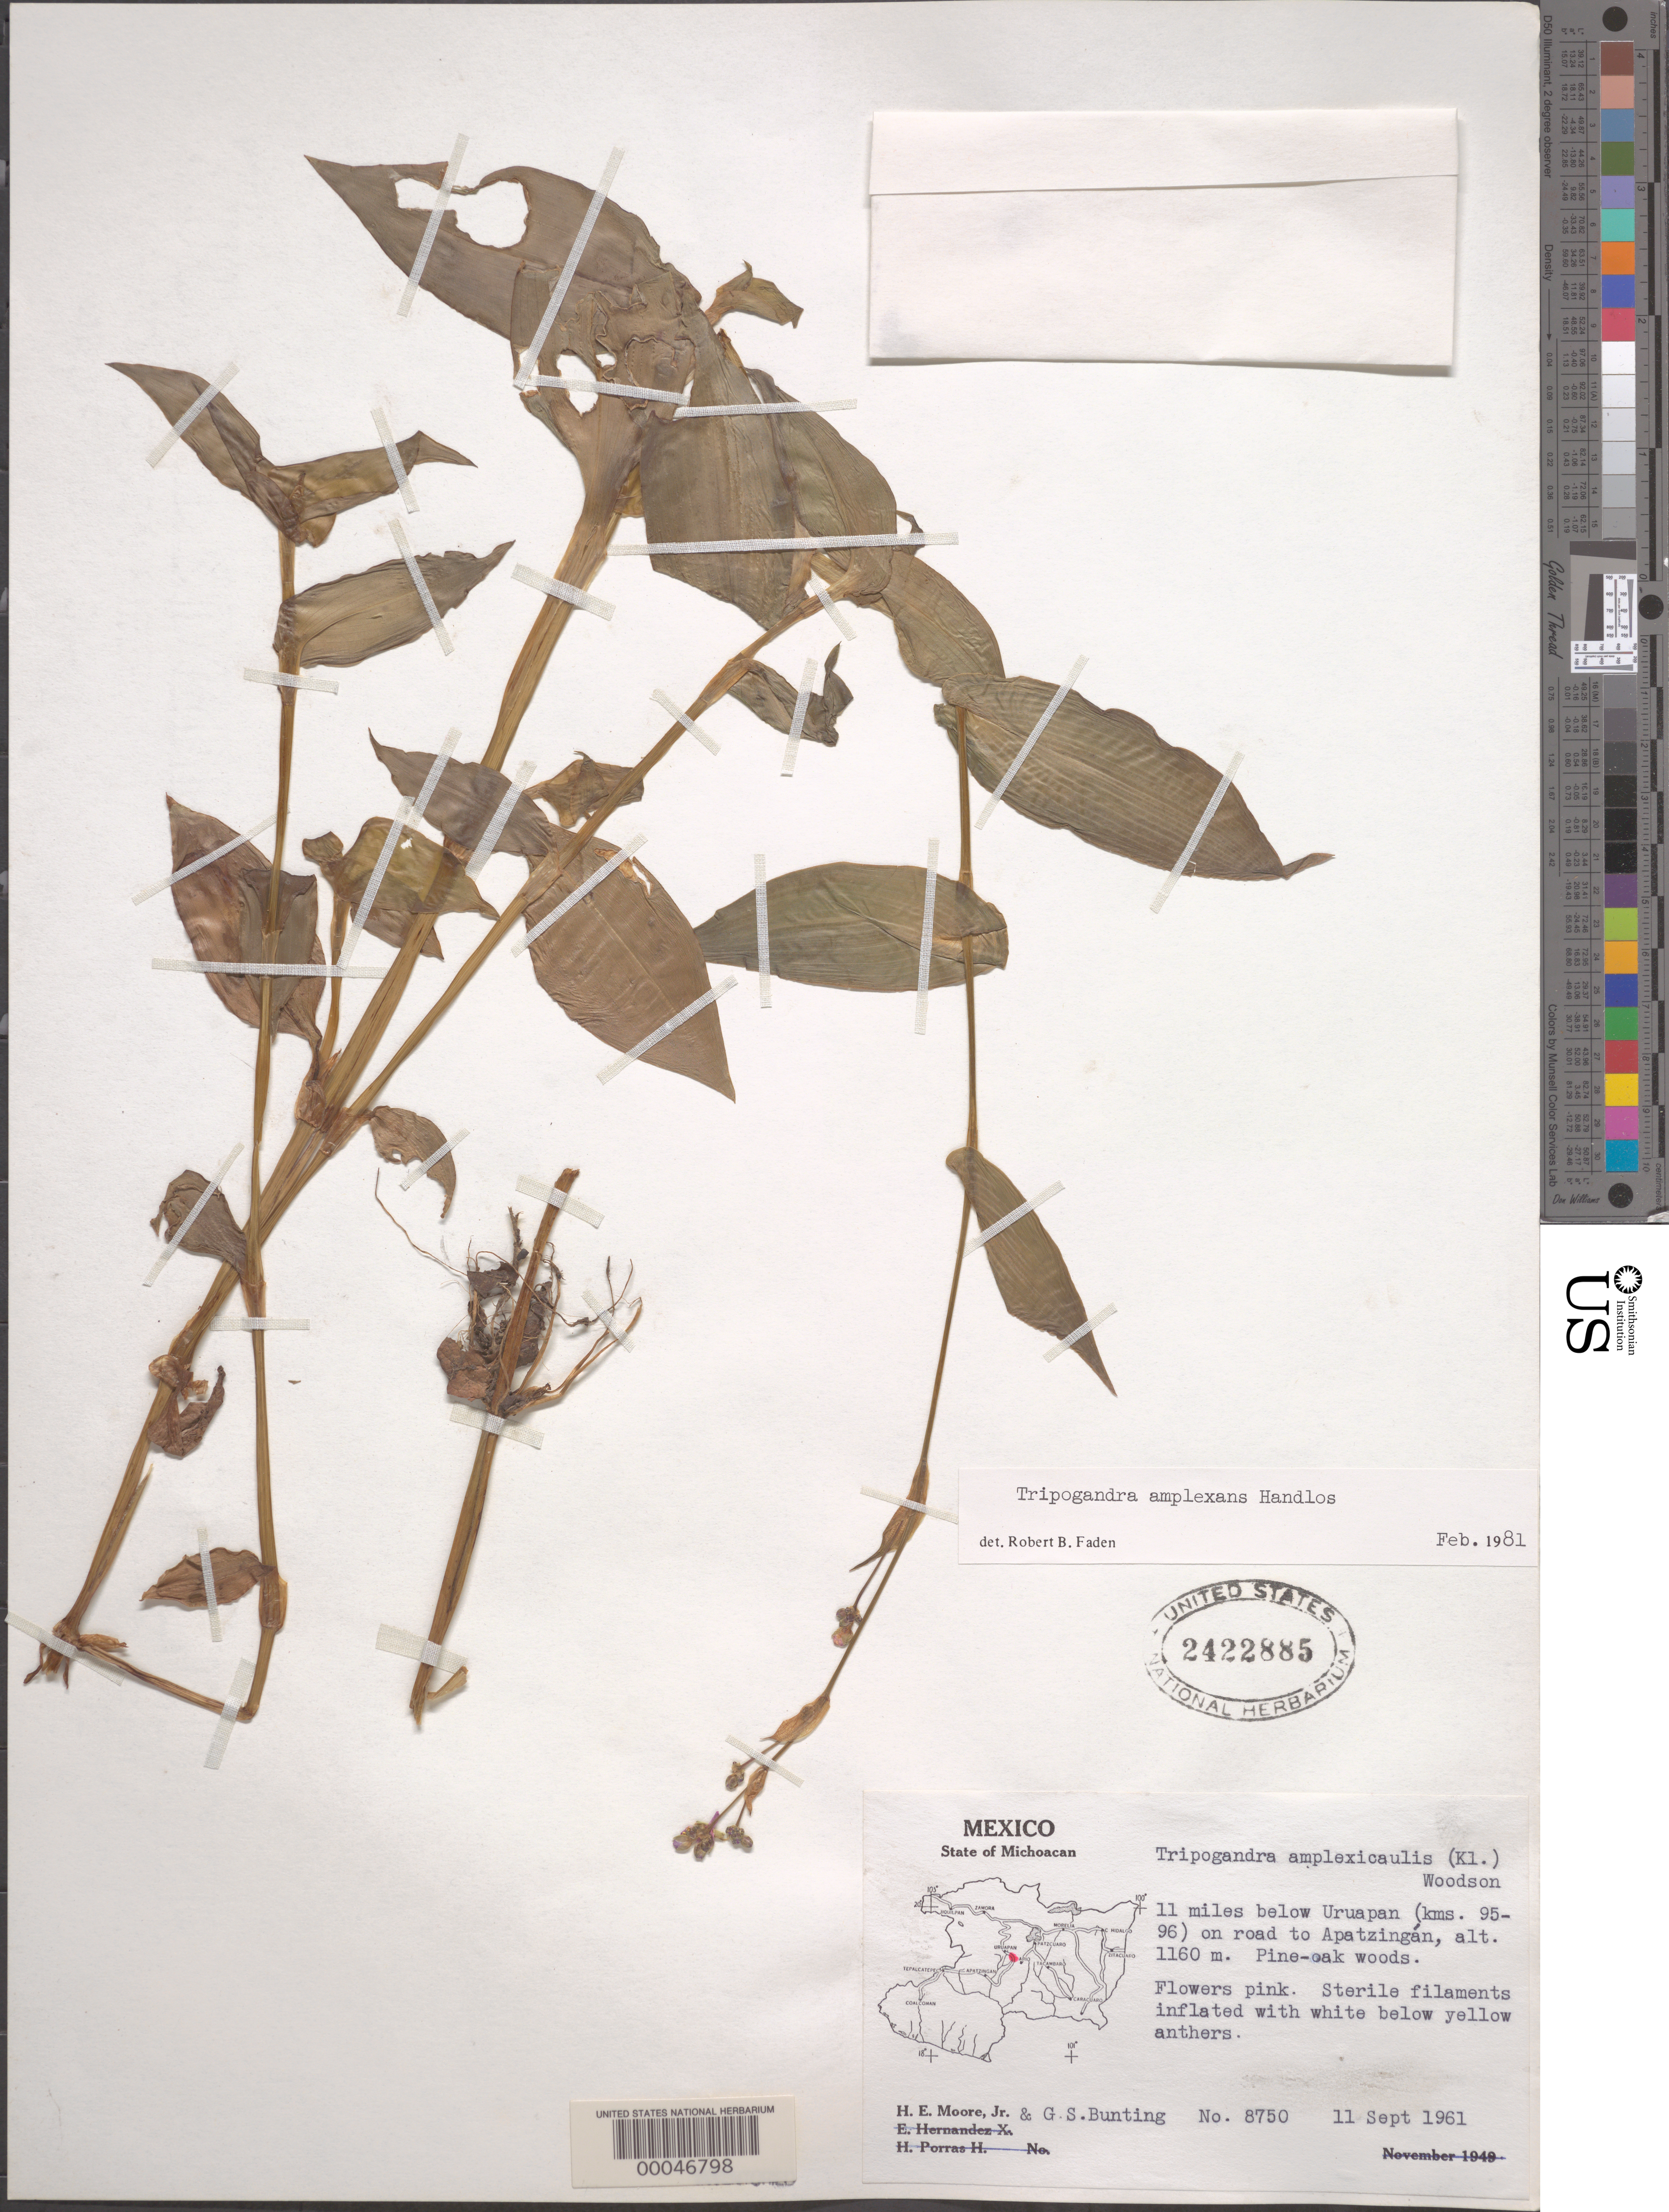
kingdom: Plantae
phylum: Tracheophyta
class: Liliopsida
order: Commelinales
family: Commelinaceae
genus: Tripogandra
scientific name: Tripogandra amplexans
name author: Handlos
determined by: Faden, Robert B., (US), Smithsonian Institution - National Museum of Natural History (UNITED STATES)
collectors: H. E. Moore & G. S. Bunting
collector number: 8750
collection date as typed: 11 Sep 1961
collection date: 1961-09-11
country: Mexico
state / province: Michoacán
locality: Below Uruapan, road to Apatzingan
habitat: Pine-oak woods, roadside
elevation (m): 1160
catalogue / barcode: US 2422885